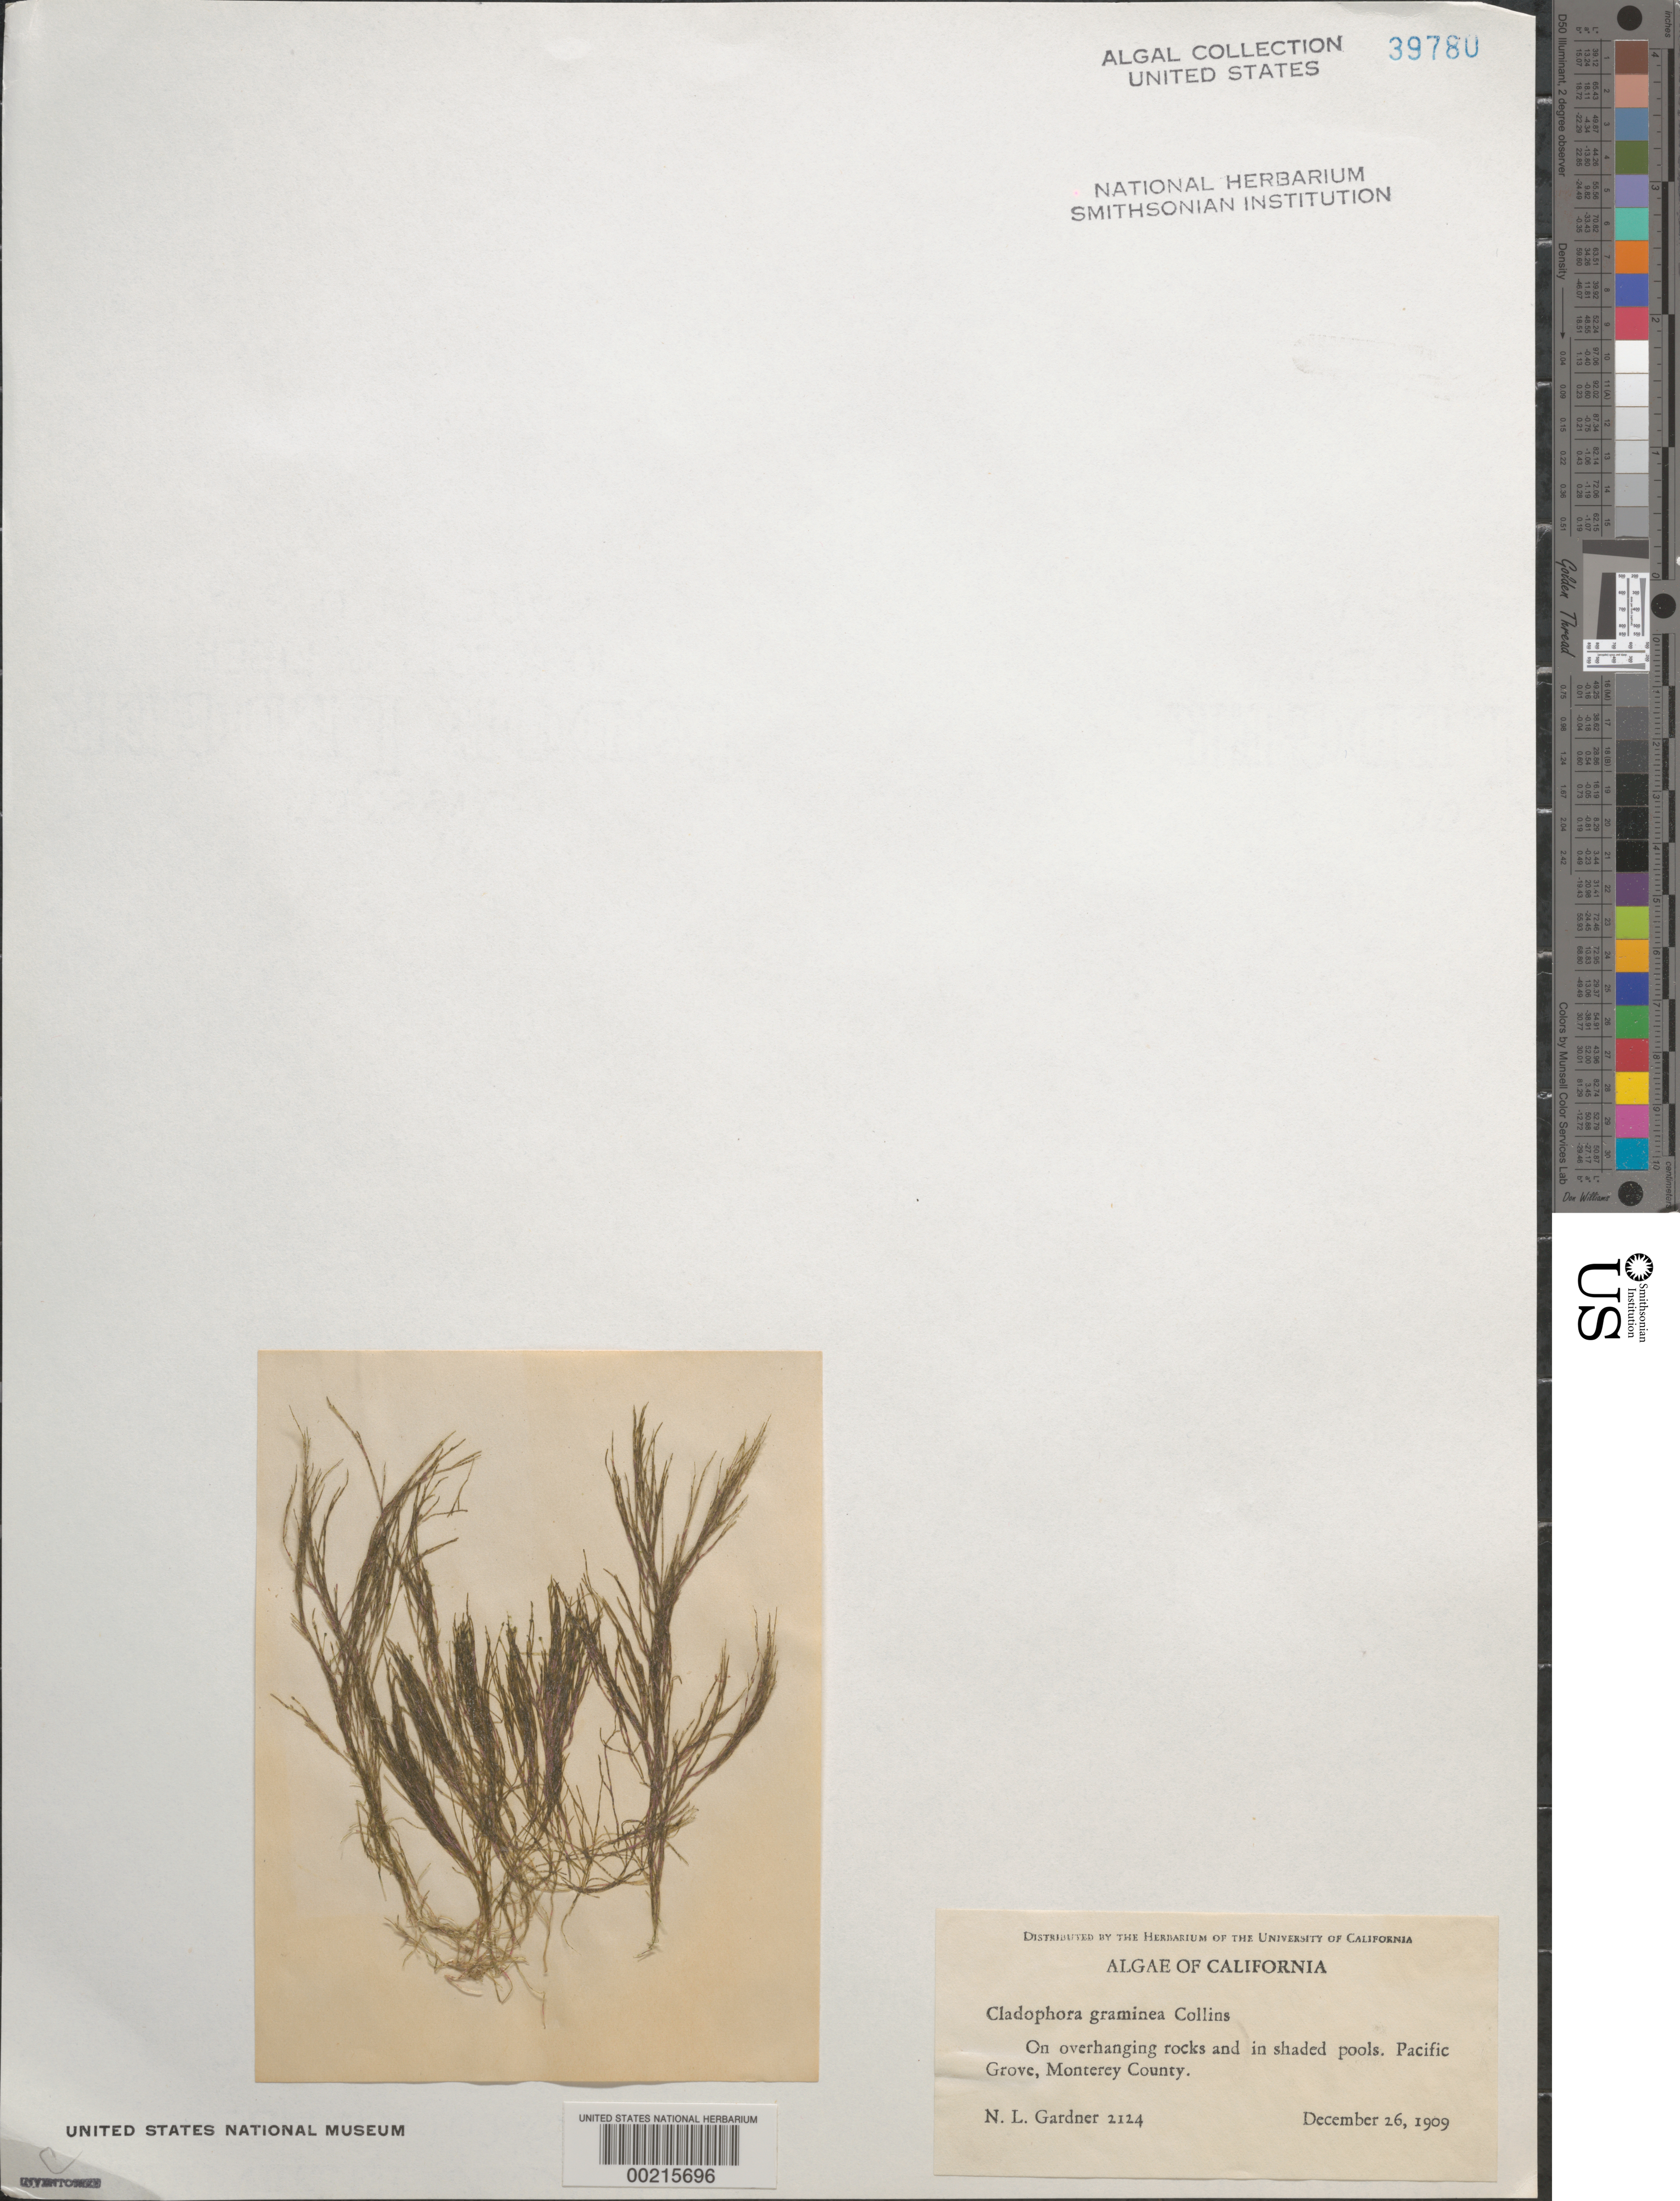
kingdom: Plantae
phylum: Chlorophyta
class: Ulvophyceae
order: Cladophorales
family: Cladophoraceae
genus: Cladophora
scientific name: Cladophora graminea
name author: Collins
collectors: N. Gardner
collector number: NLG 2124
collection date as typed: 26 Dec 1909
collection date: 1909-12-26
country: United States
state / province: California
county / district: Monterey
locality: Pacific Grove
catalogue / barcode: US 39780